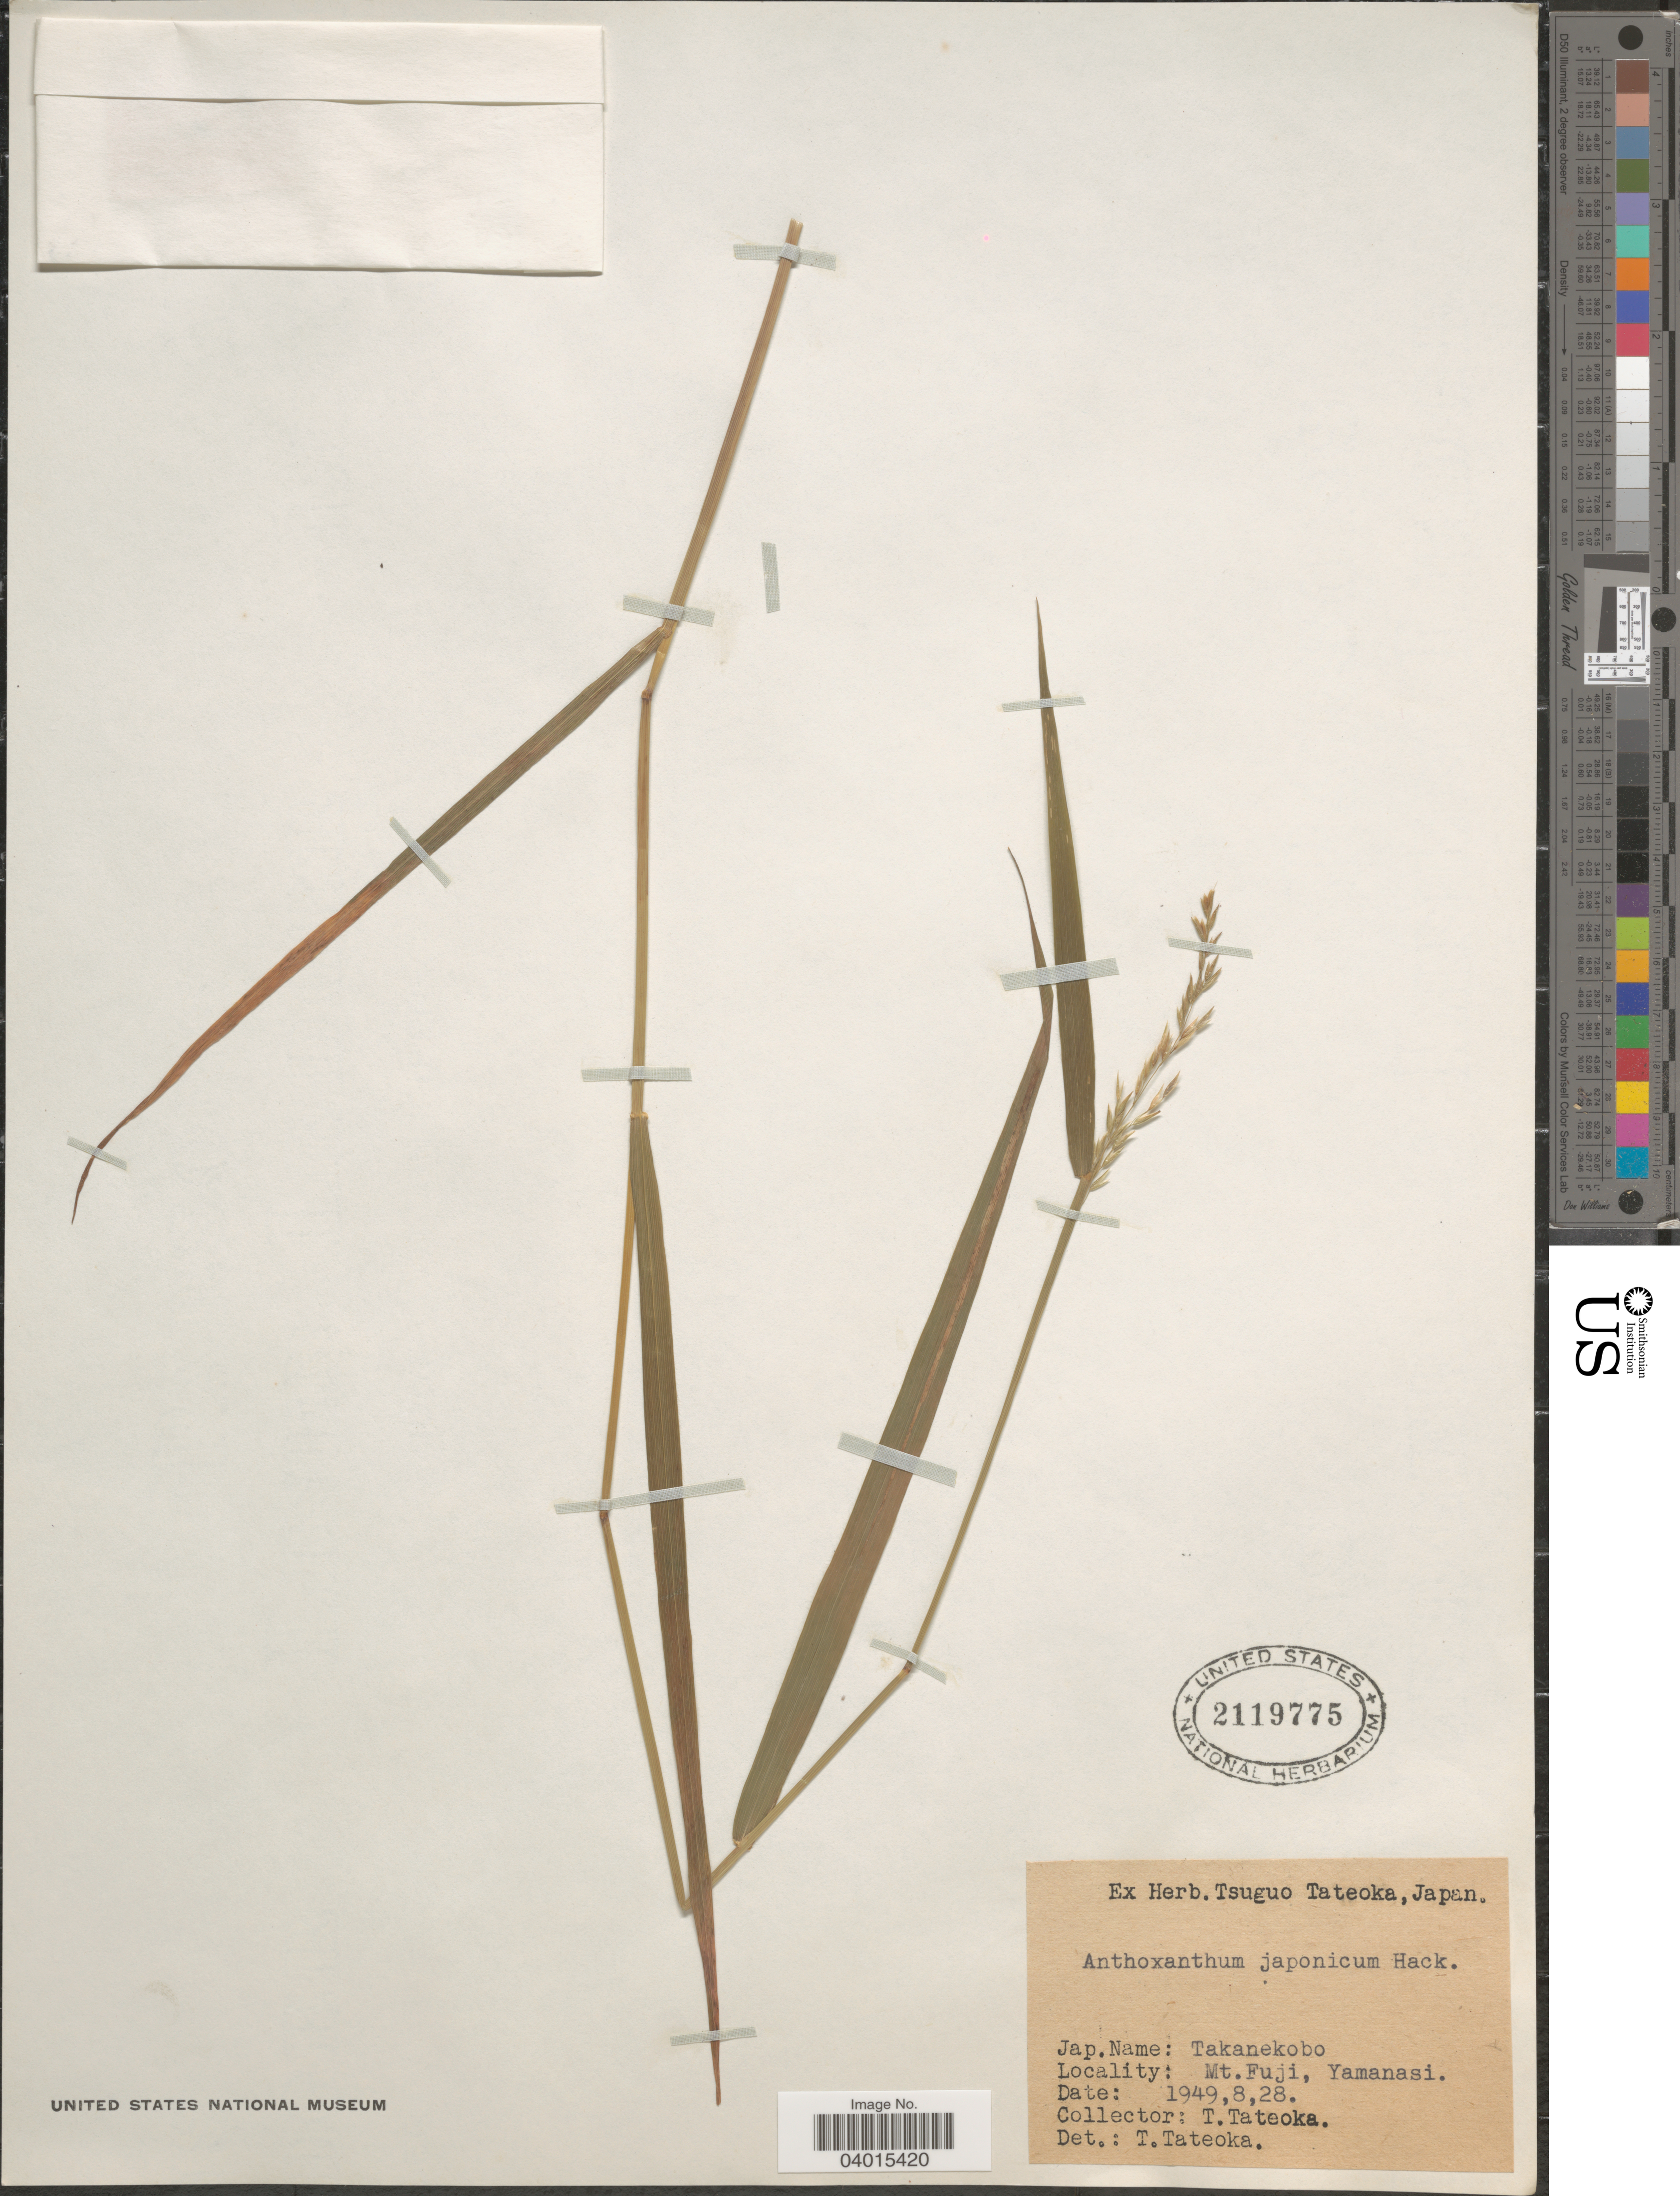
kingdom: Plantae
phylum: Tracheophyta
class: Liliopsida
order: Poales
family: Poaceae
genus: Anthoxanthum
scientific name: Anthoxanthum japonicum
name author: (Maxim.) Hack. ex Matsum.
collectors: T. Tateoka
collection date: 1949-08-28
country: Japan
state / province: Yamanasi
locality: Mt. Fuji.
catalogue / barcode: US 2119775